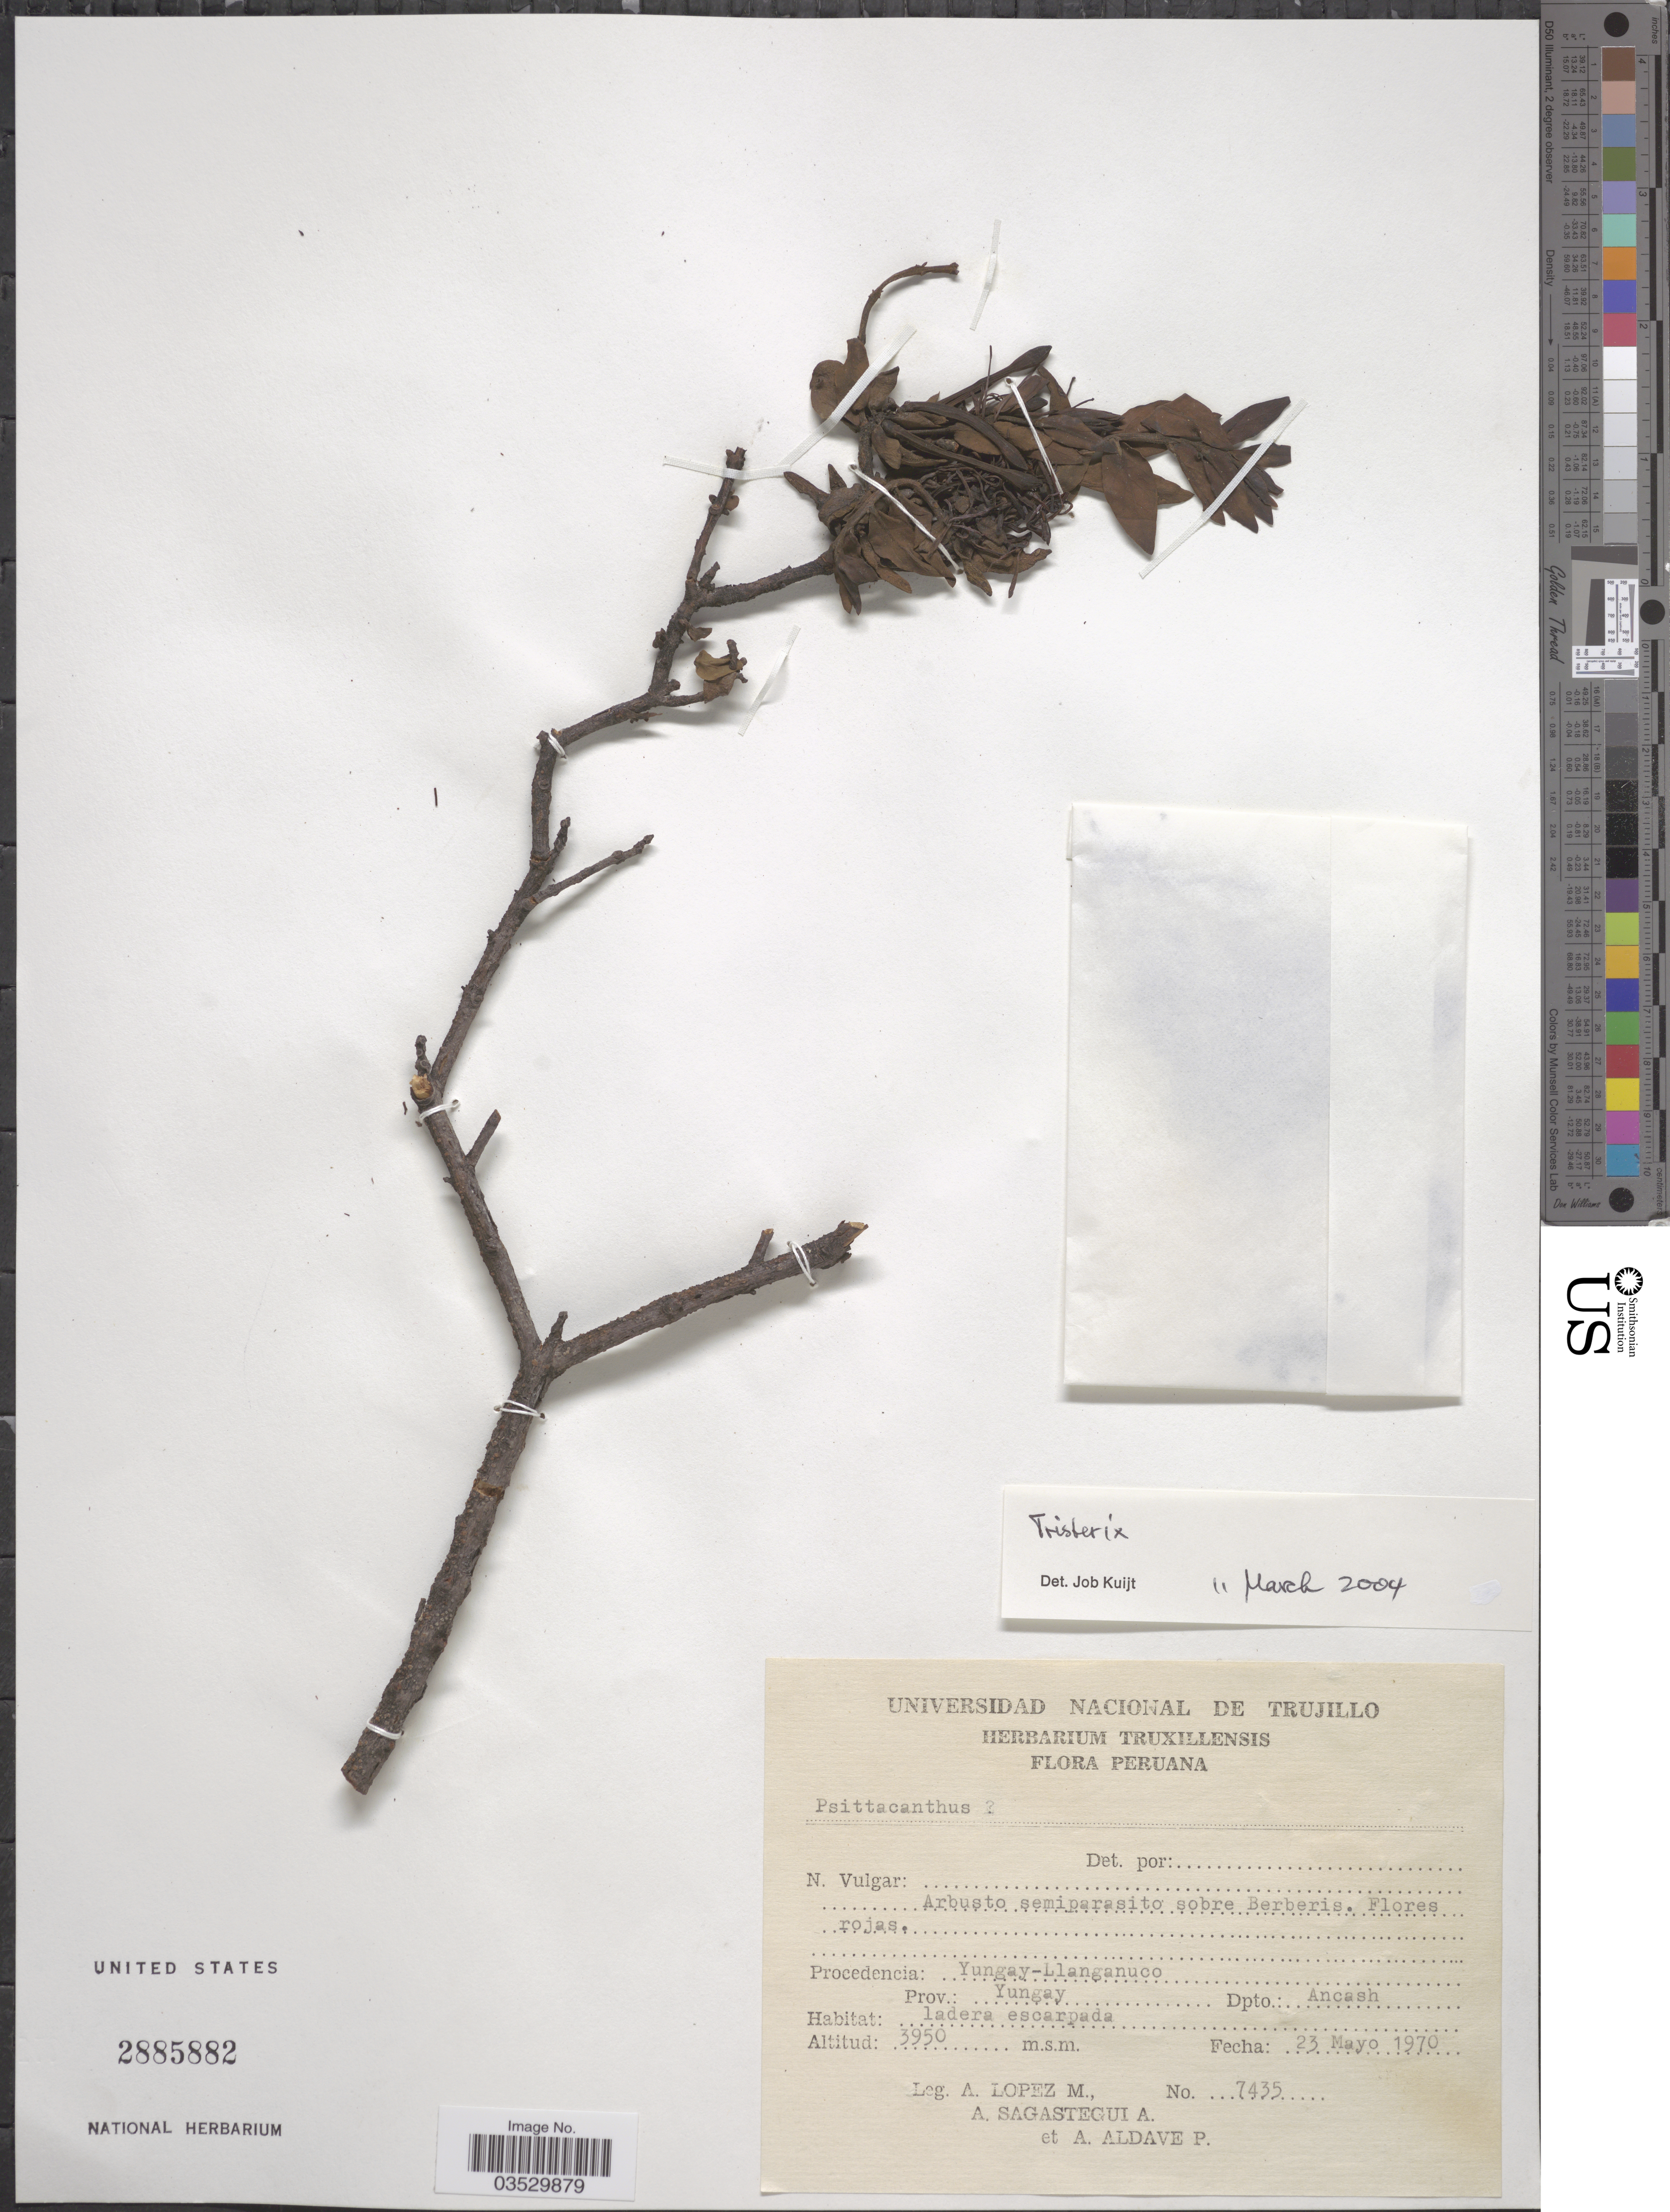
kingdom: Plantae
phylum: Tracheophyta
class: Magnoliopsida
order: Santalales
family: Loranthaceae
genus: Tristerix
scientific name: Tristerix sp.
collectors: A. López M., A. Sagástegui A. & A. Aldave P.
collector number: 7435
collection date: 1970-05-23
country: Peru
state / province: Ancash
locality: Procendencia: Yungay-Llanganuco. Prov.: Yungay. Dpto.: Ancash.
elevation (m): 3950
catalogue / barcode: US 2885882